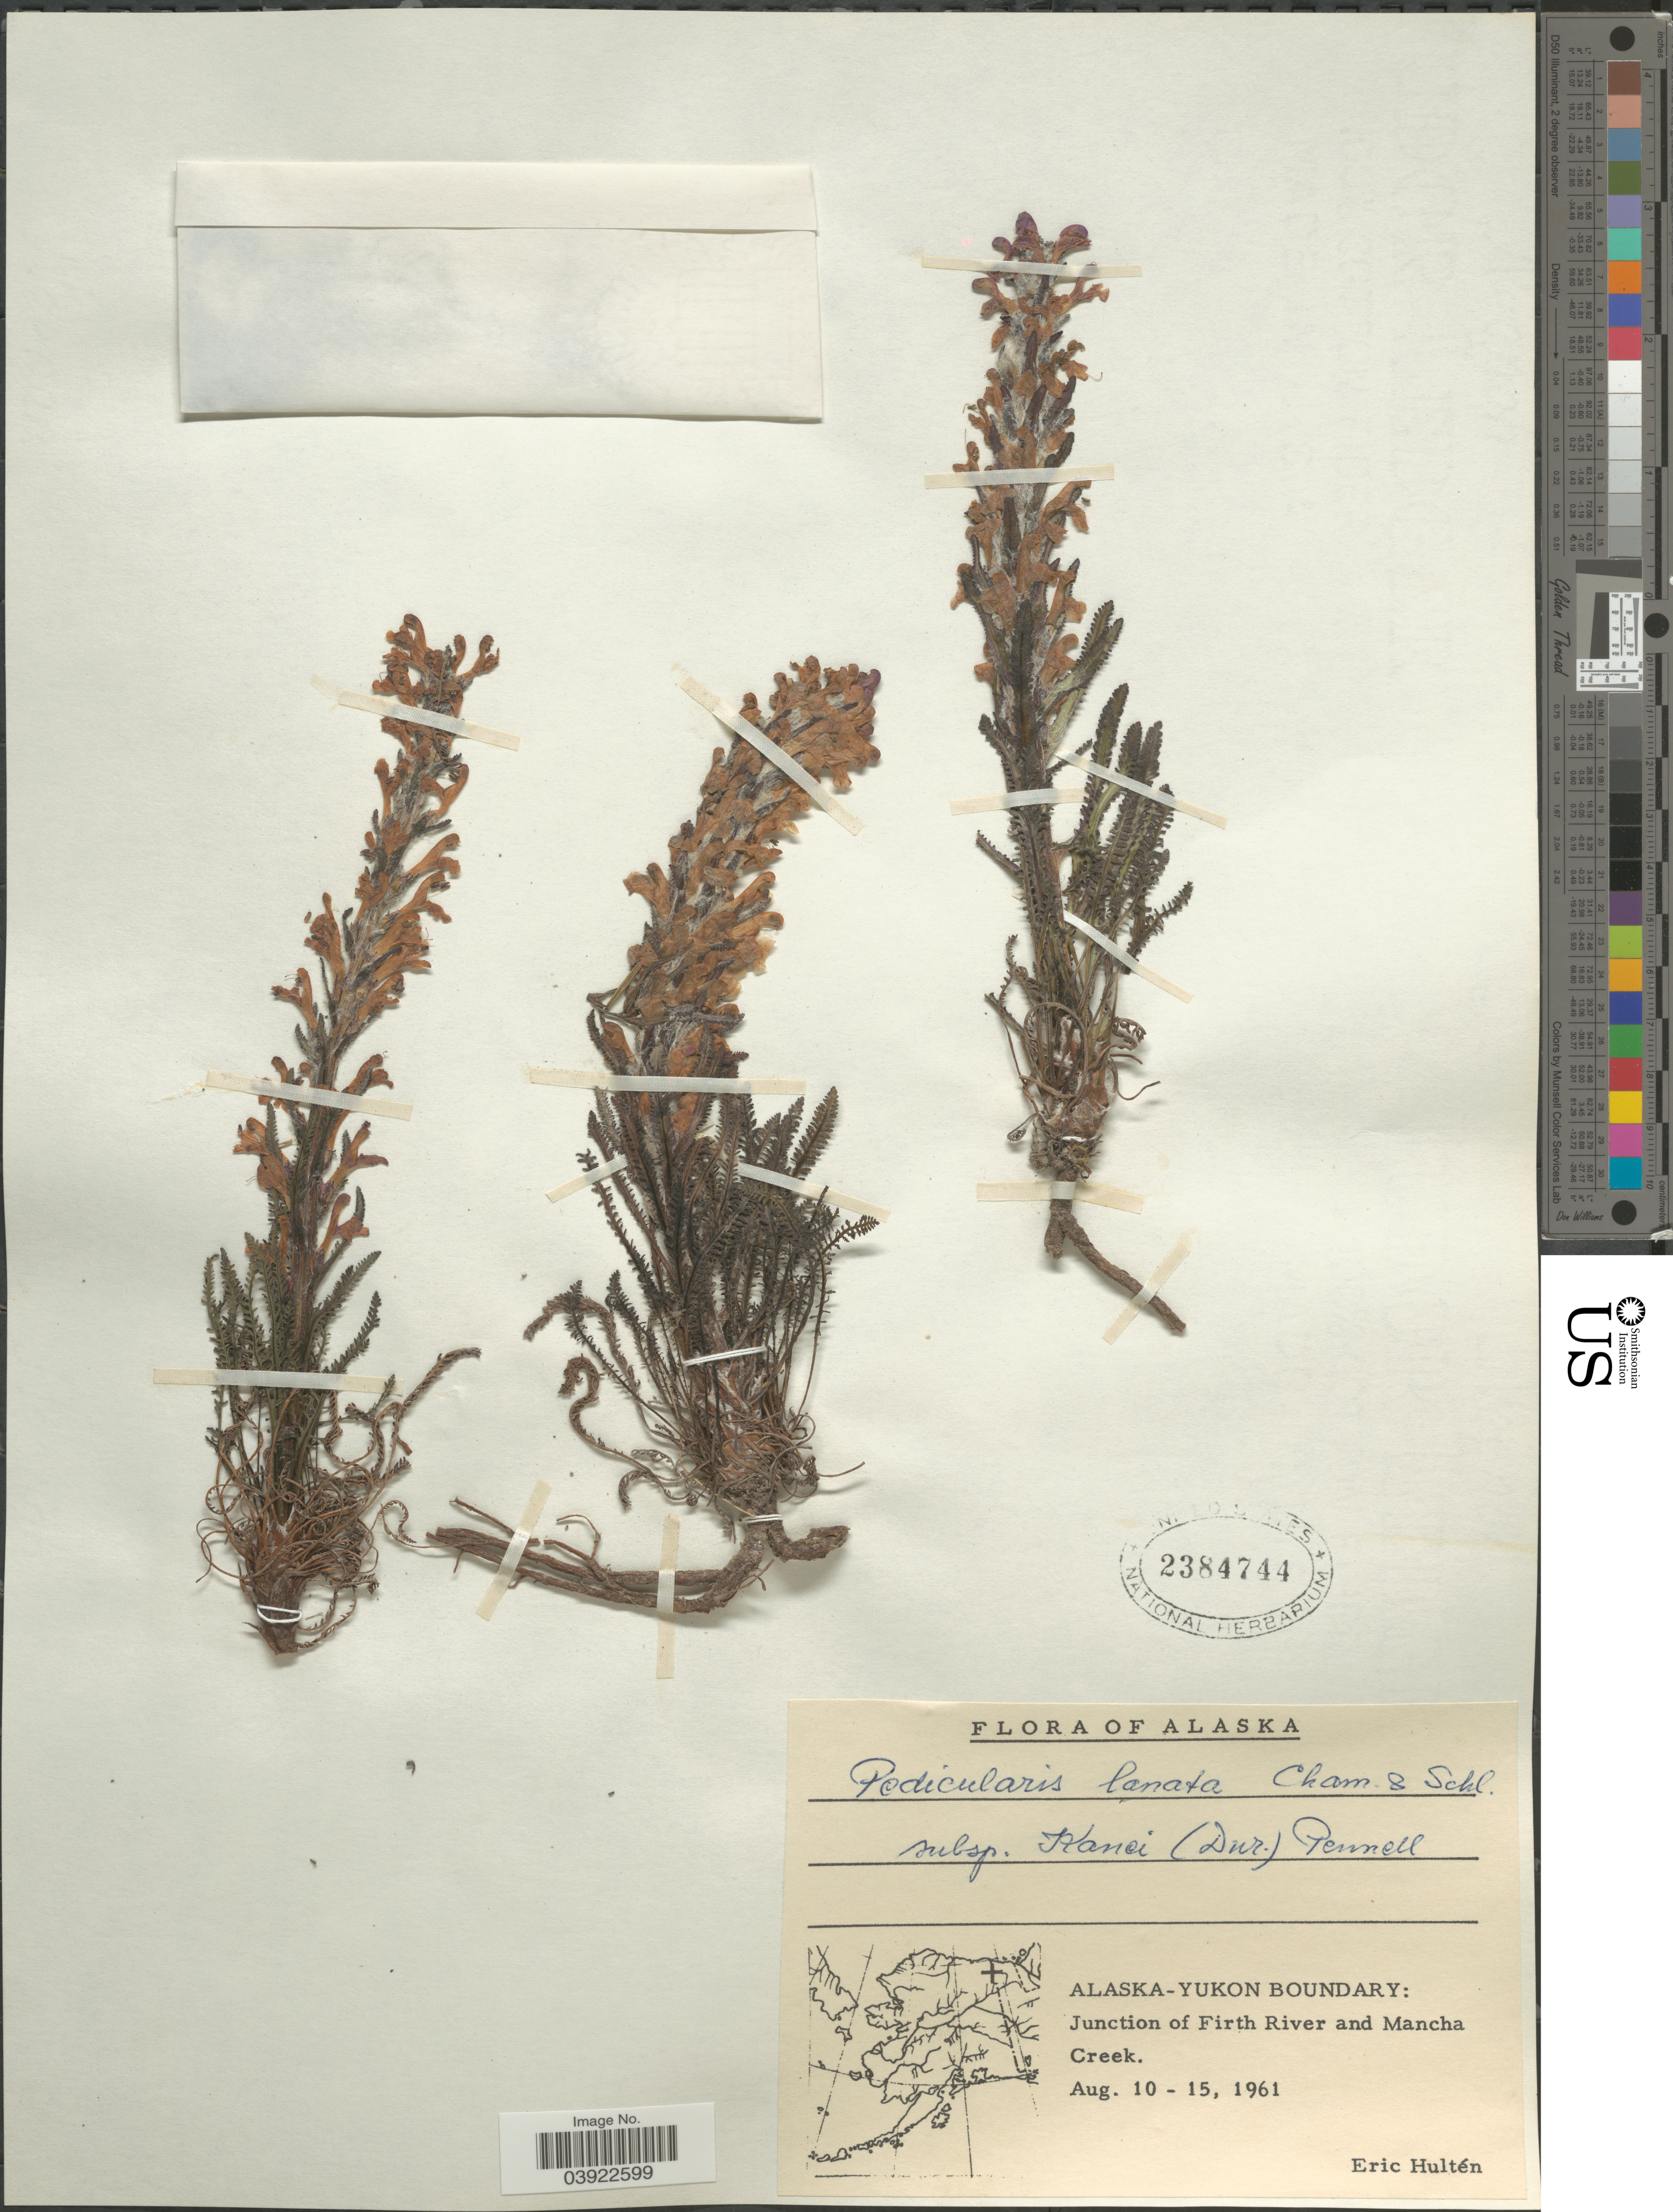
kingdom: Plantae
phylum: Tracheophyta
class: Magnoliopsida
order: Lamiales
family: Orobanchaceae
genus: Pedicularis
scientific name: Pedicularis lanata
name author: Willd. ex Cham. & Schltdl.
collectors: E. G. Hultén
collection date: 1961-08-10/1961-08-15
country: United States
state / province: Alaska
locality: Alaska-Yukon Boundary: Junction of Firth River and Mancha Creek.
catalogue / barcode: US 2384744